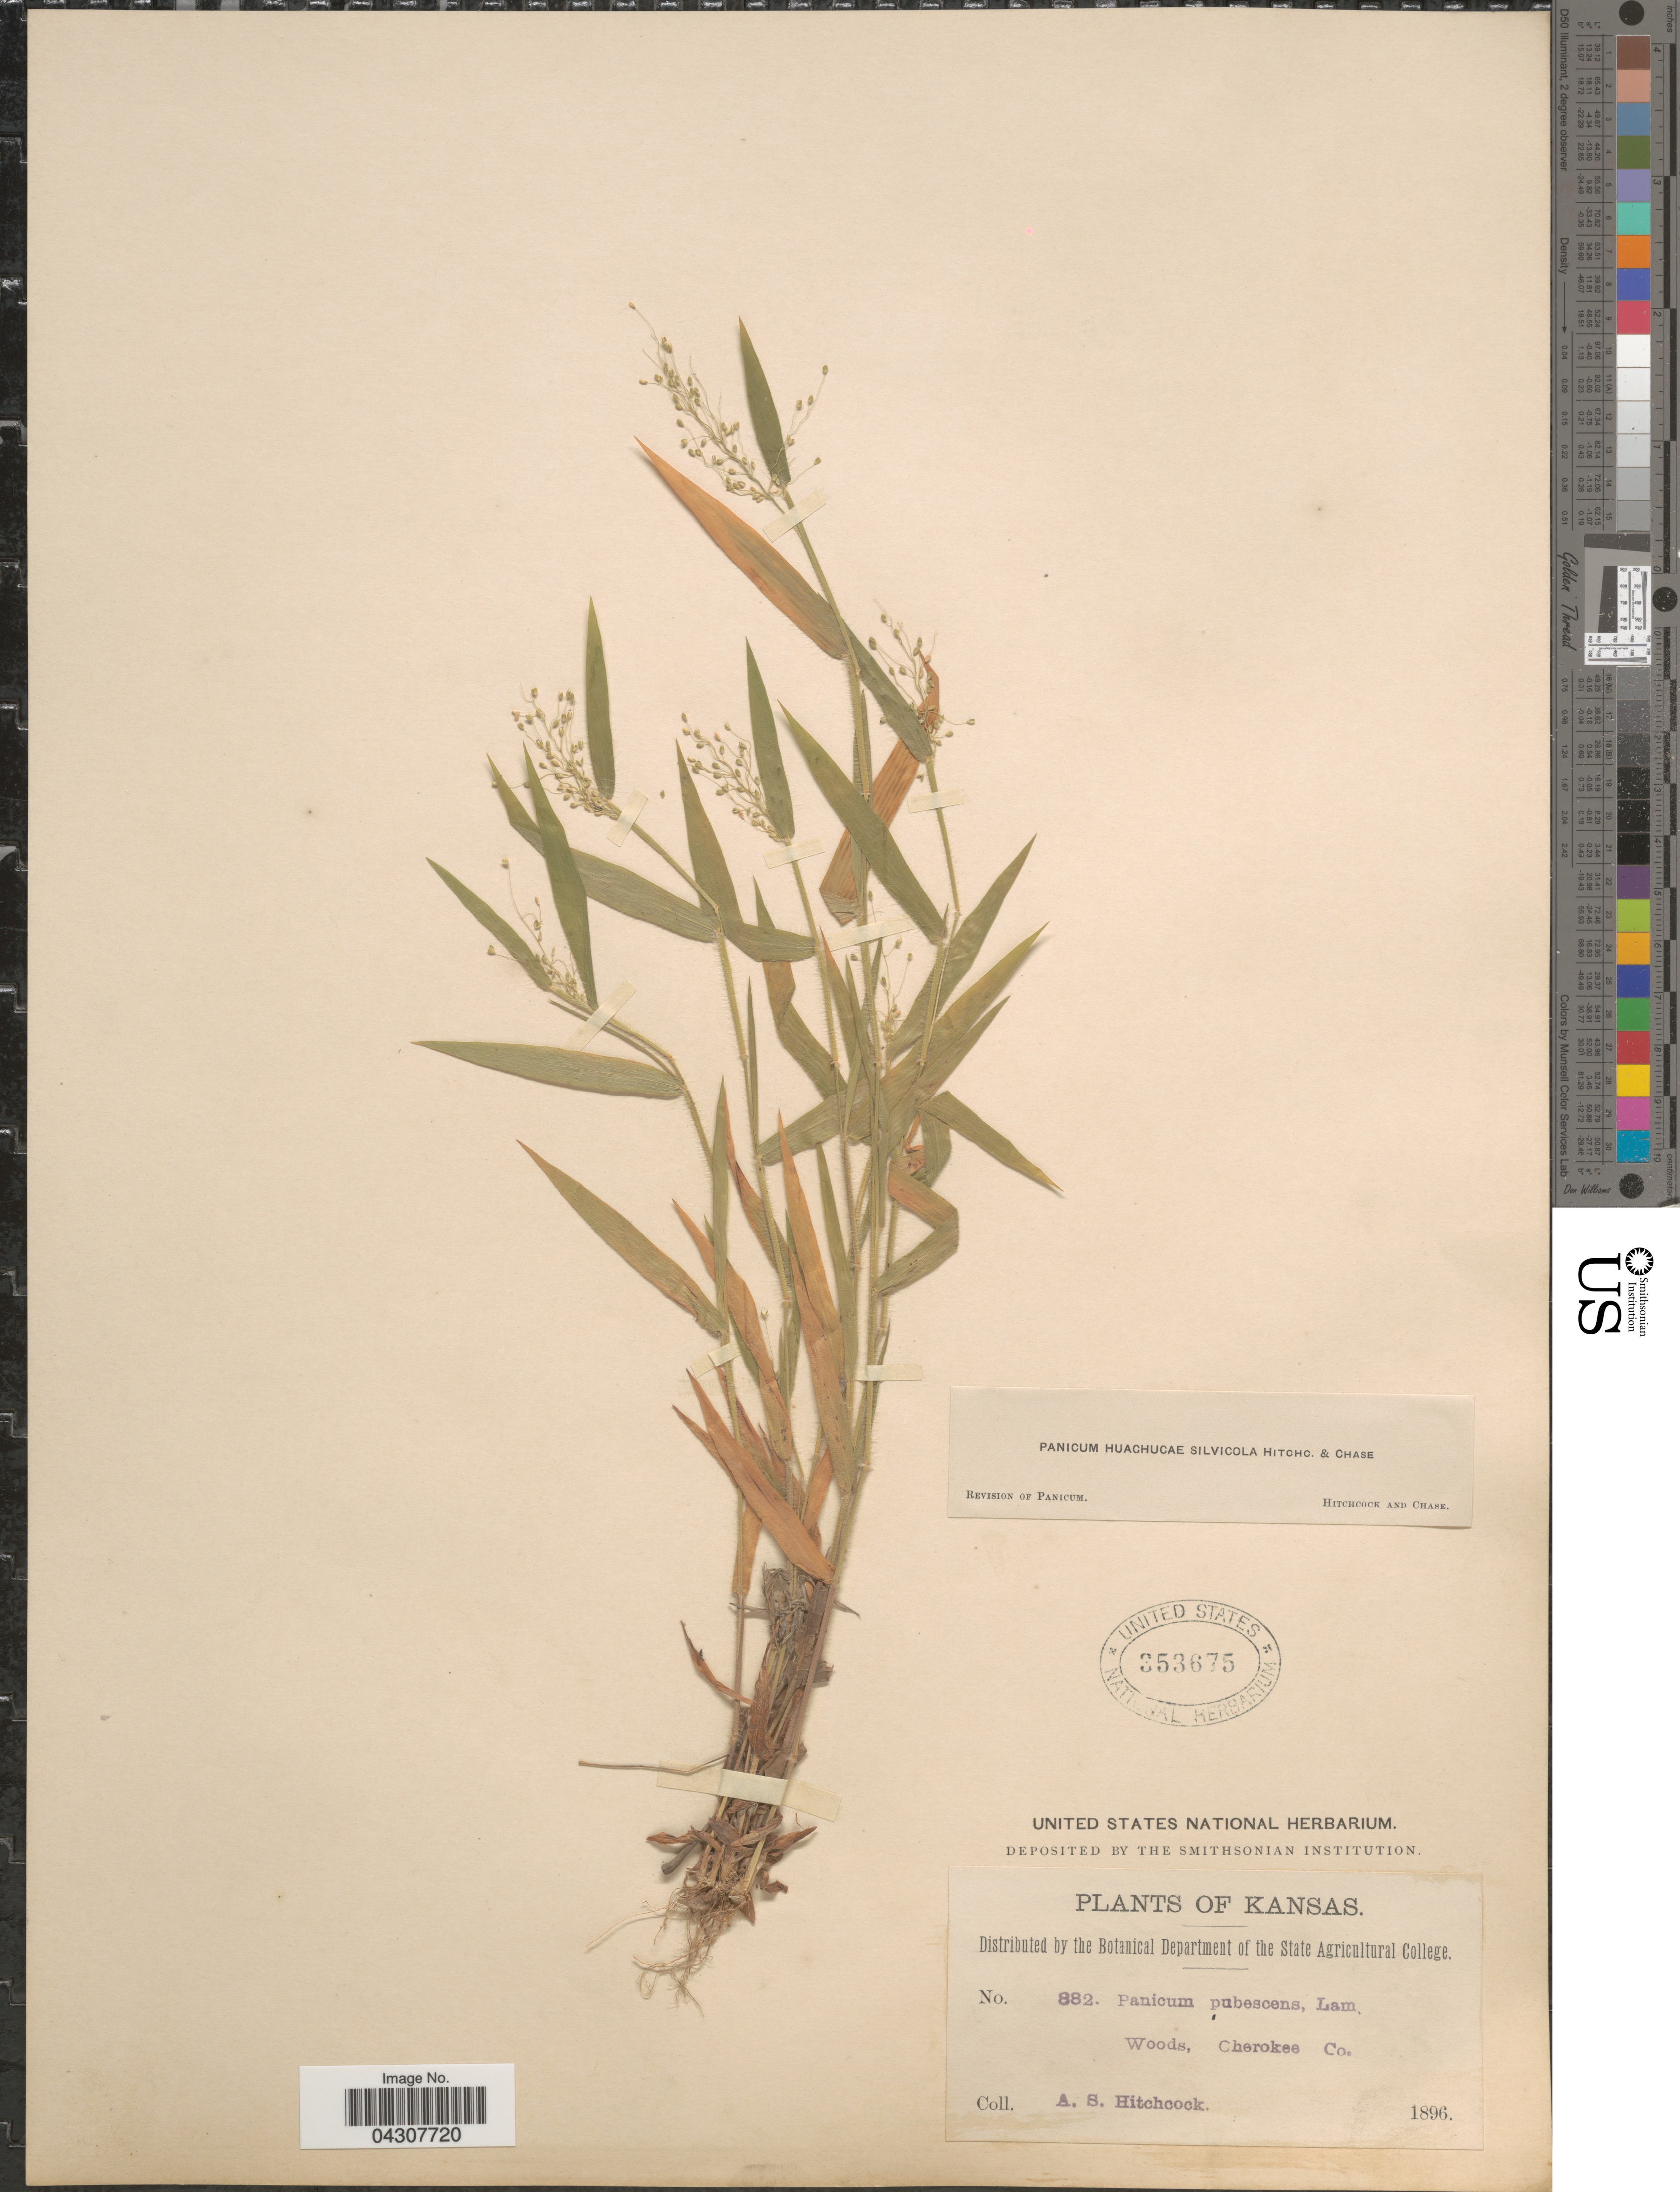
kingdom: Plantae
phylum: Tracheophyta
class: Liliopsida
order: Poales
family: Poaceae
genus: Dichanthelium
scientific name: Dichanthelium acuminatum var. acuminatum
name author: (Sw.) Gould & C.A. Clark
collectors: A. S. Hitchcock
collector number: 882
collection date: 1896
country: United States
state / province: Kansas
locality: Woods, Cherokee Co.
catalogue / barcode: US 353675